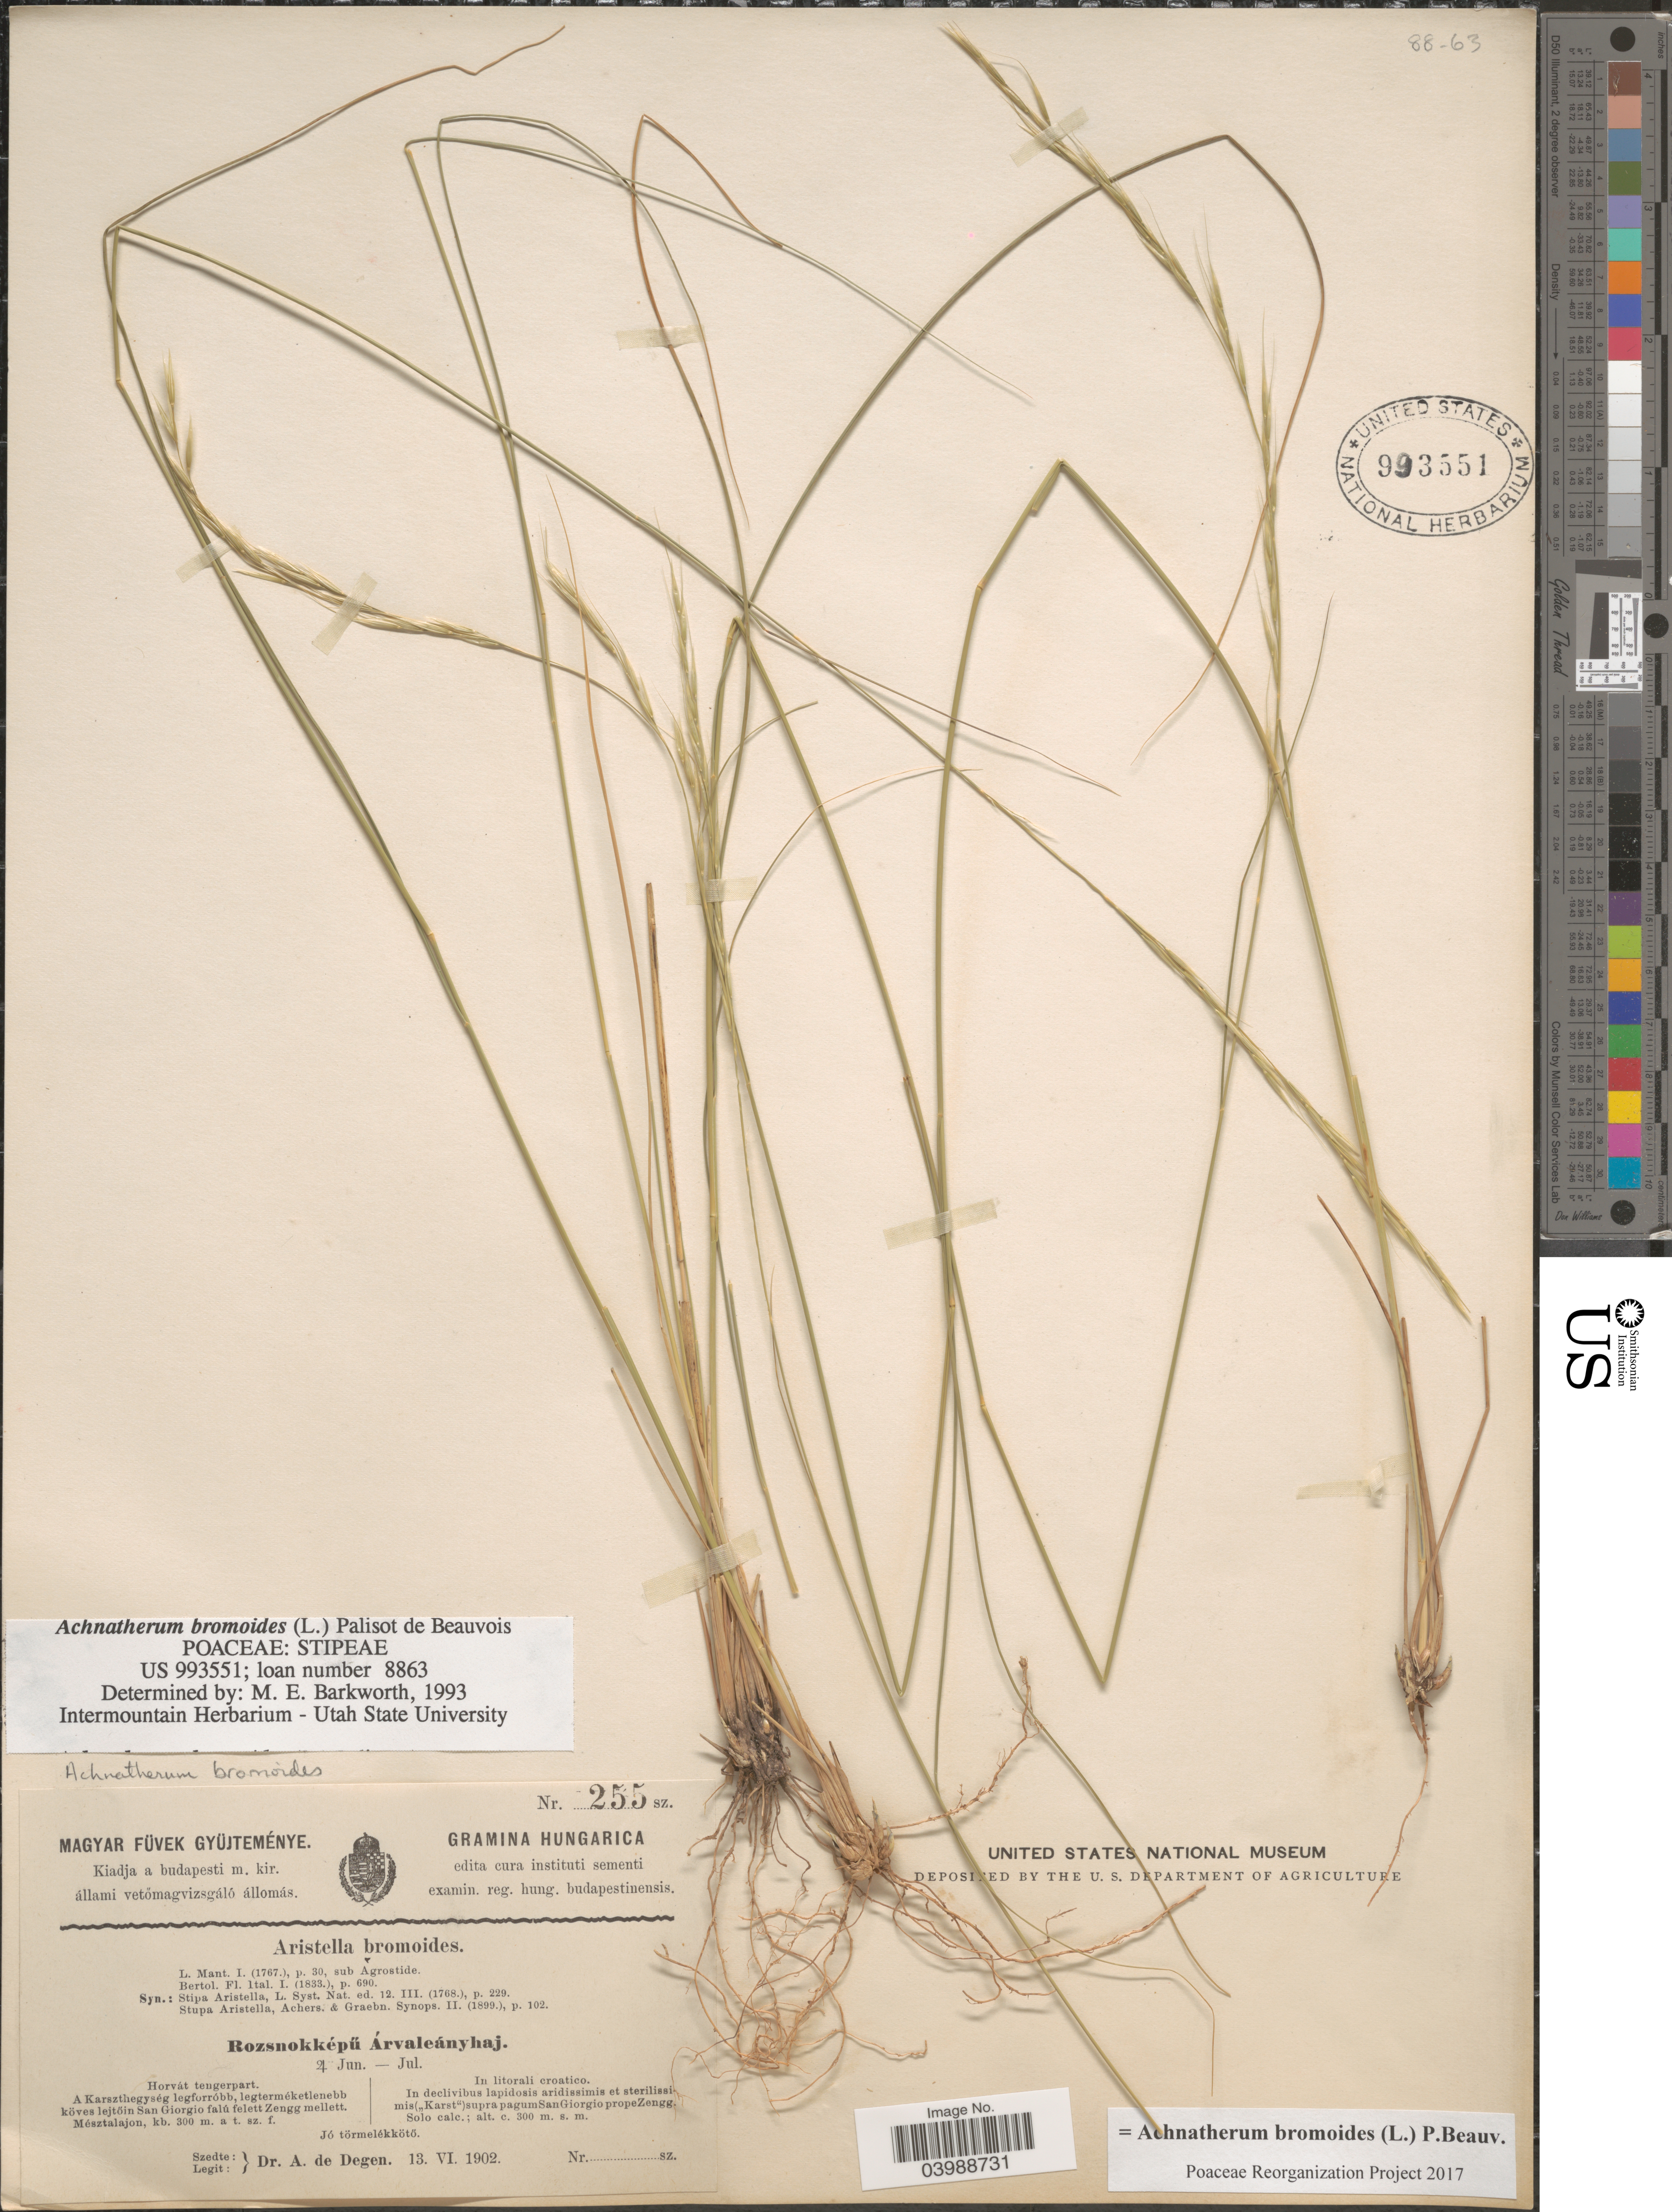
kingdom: Plantae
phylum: Tracheophyta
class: Liliopsida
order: Poales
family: Poaceae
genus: Achnatherum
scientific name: Achnatherum bromoides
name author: (L.) P. Beauv.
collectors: A. Degen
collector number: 255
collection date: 1902-06-13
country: Croatia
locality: Gramina Hungarica. ("Karst"). [unsure placement] supra pagum San Giorgio prope Zengg.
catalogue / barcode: US 993551